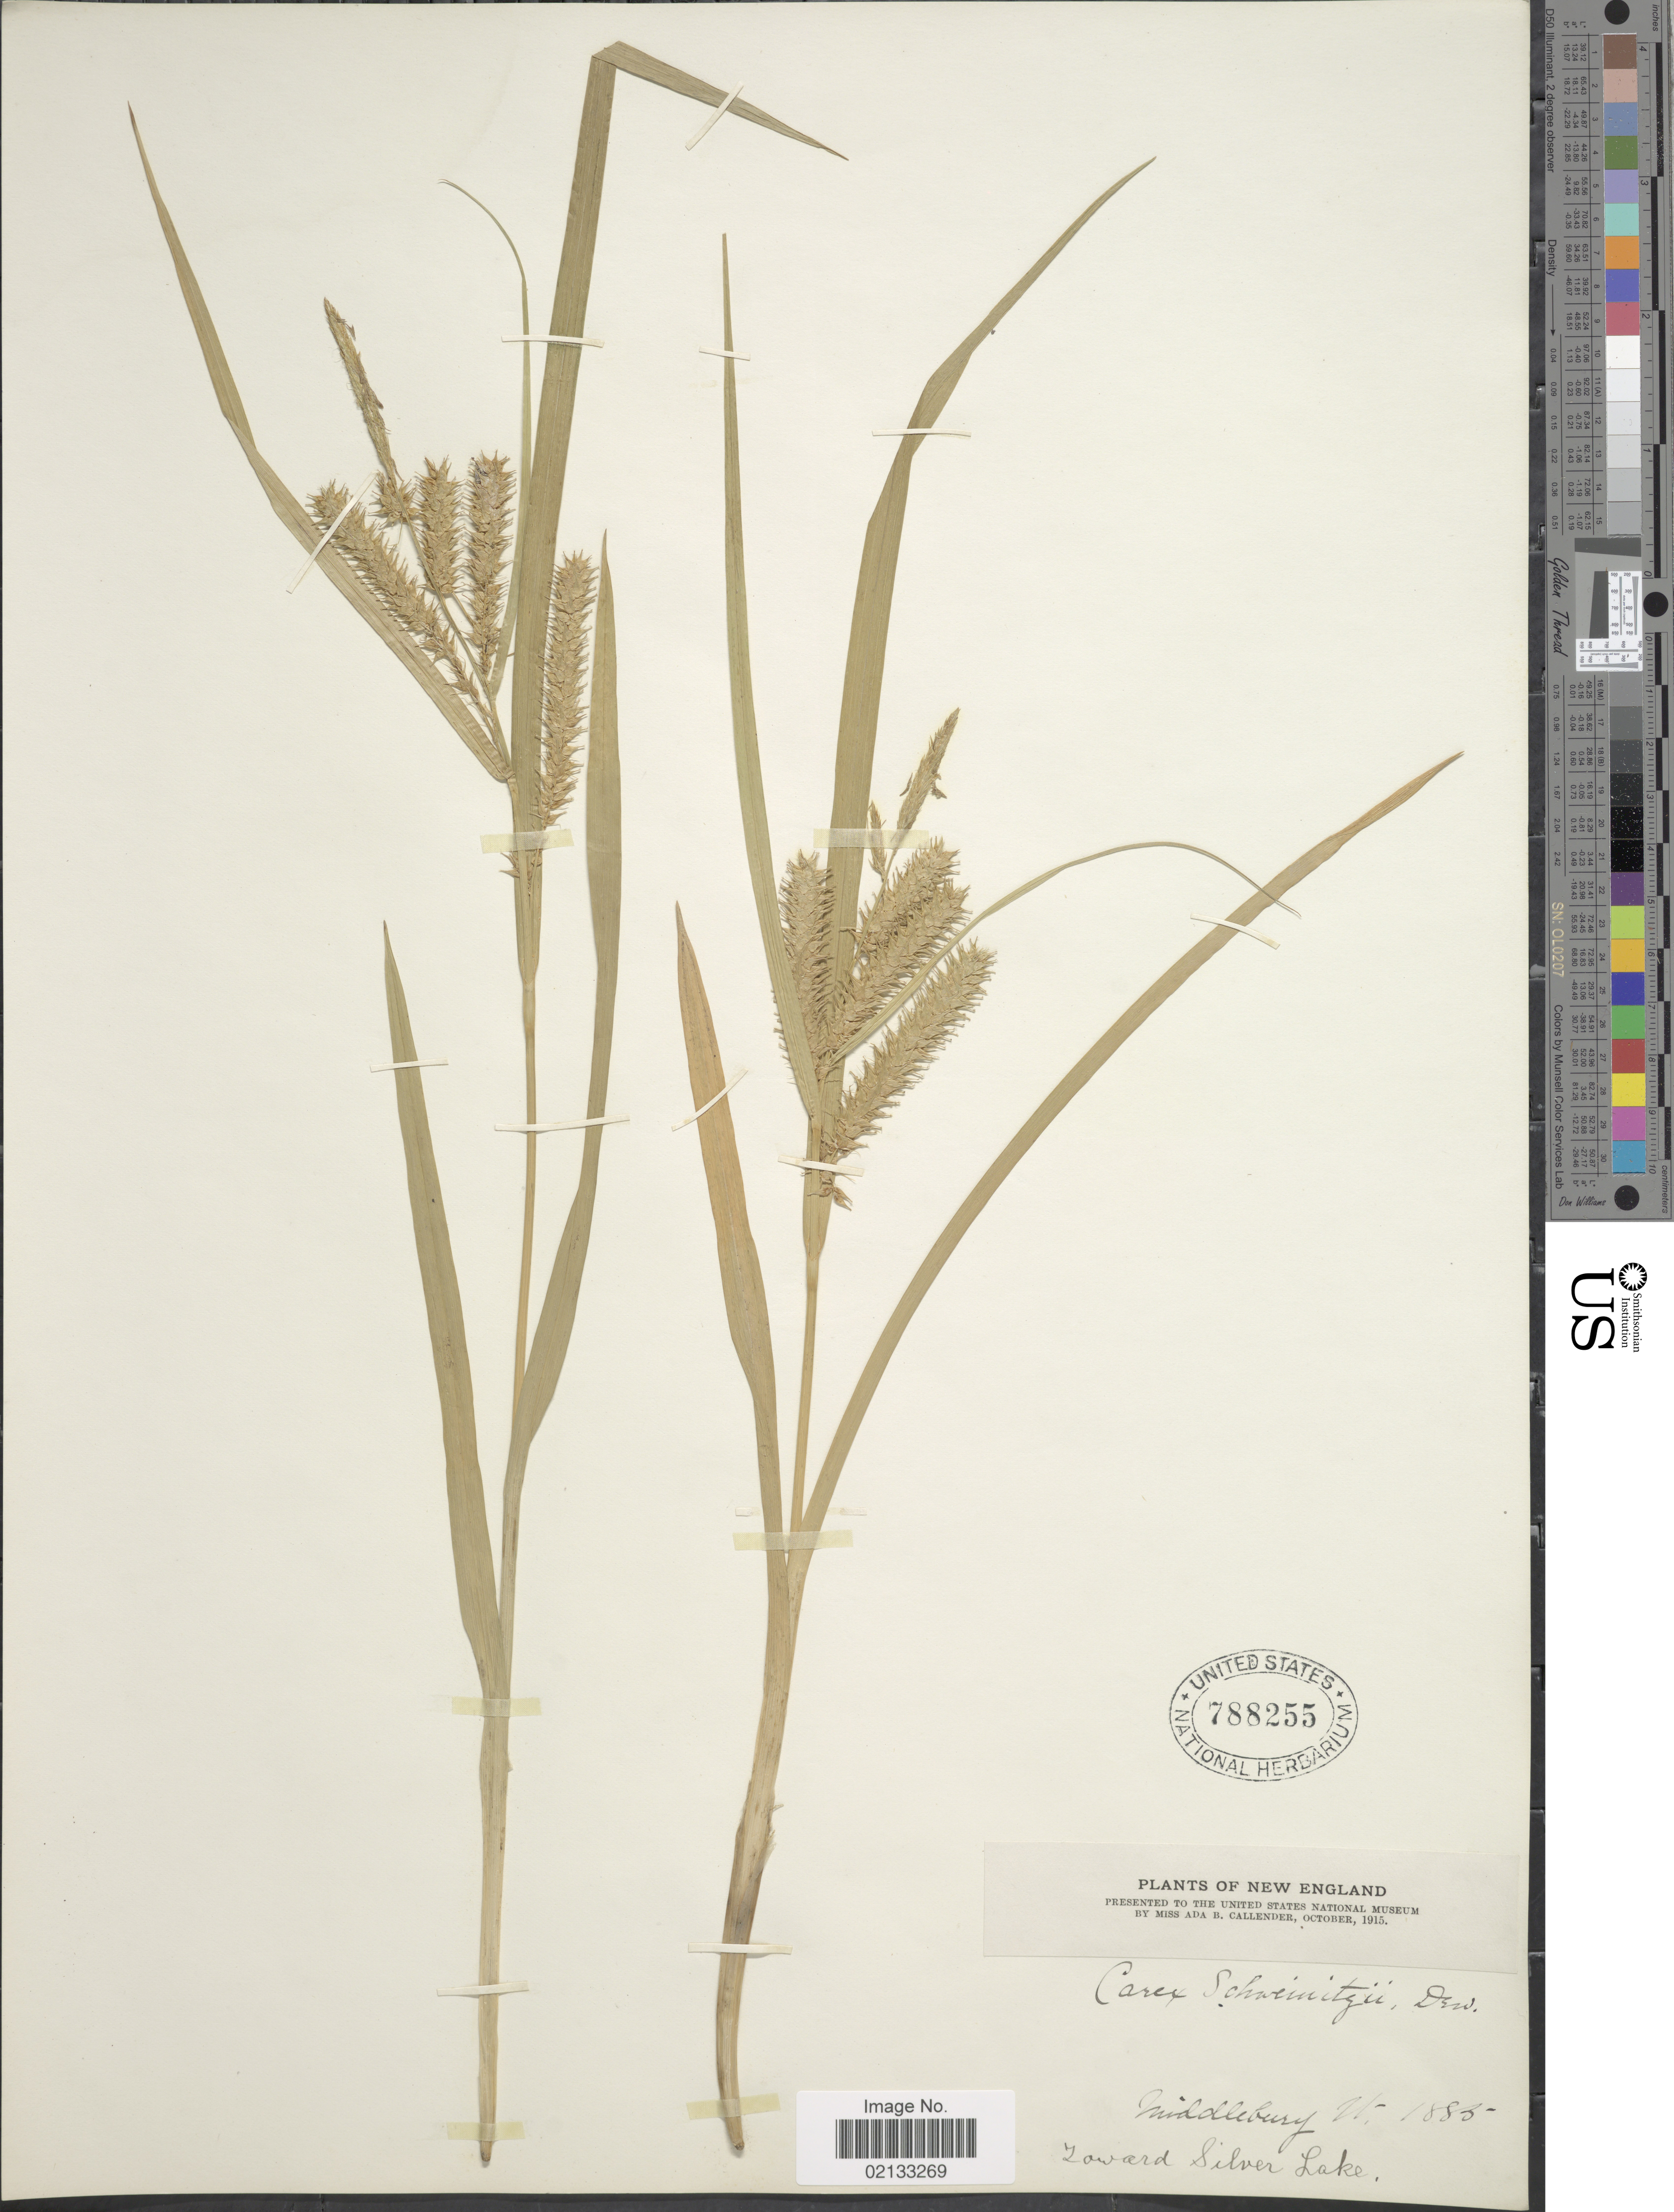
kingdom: Plantae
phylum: Tracheophyta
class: Liliopsida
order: Poales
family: Cyperaceae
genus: Carex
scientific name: Carex schweinitzii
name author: Dewey ex Schwein.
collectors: A. Callender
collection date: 1885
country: United States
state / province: Vermont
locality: Middlebury, Toward Silver Lake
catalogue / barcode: US 788255